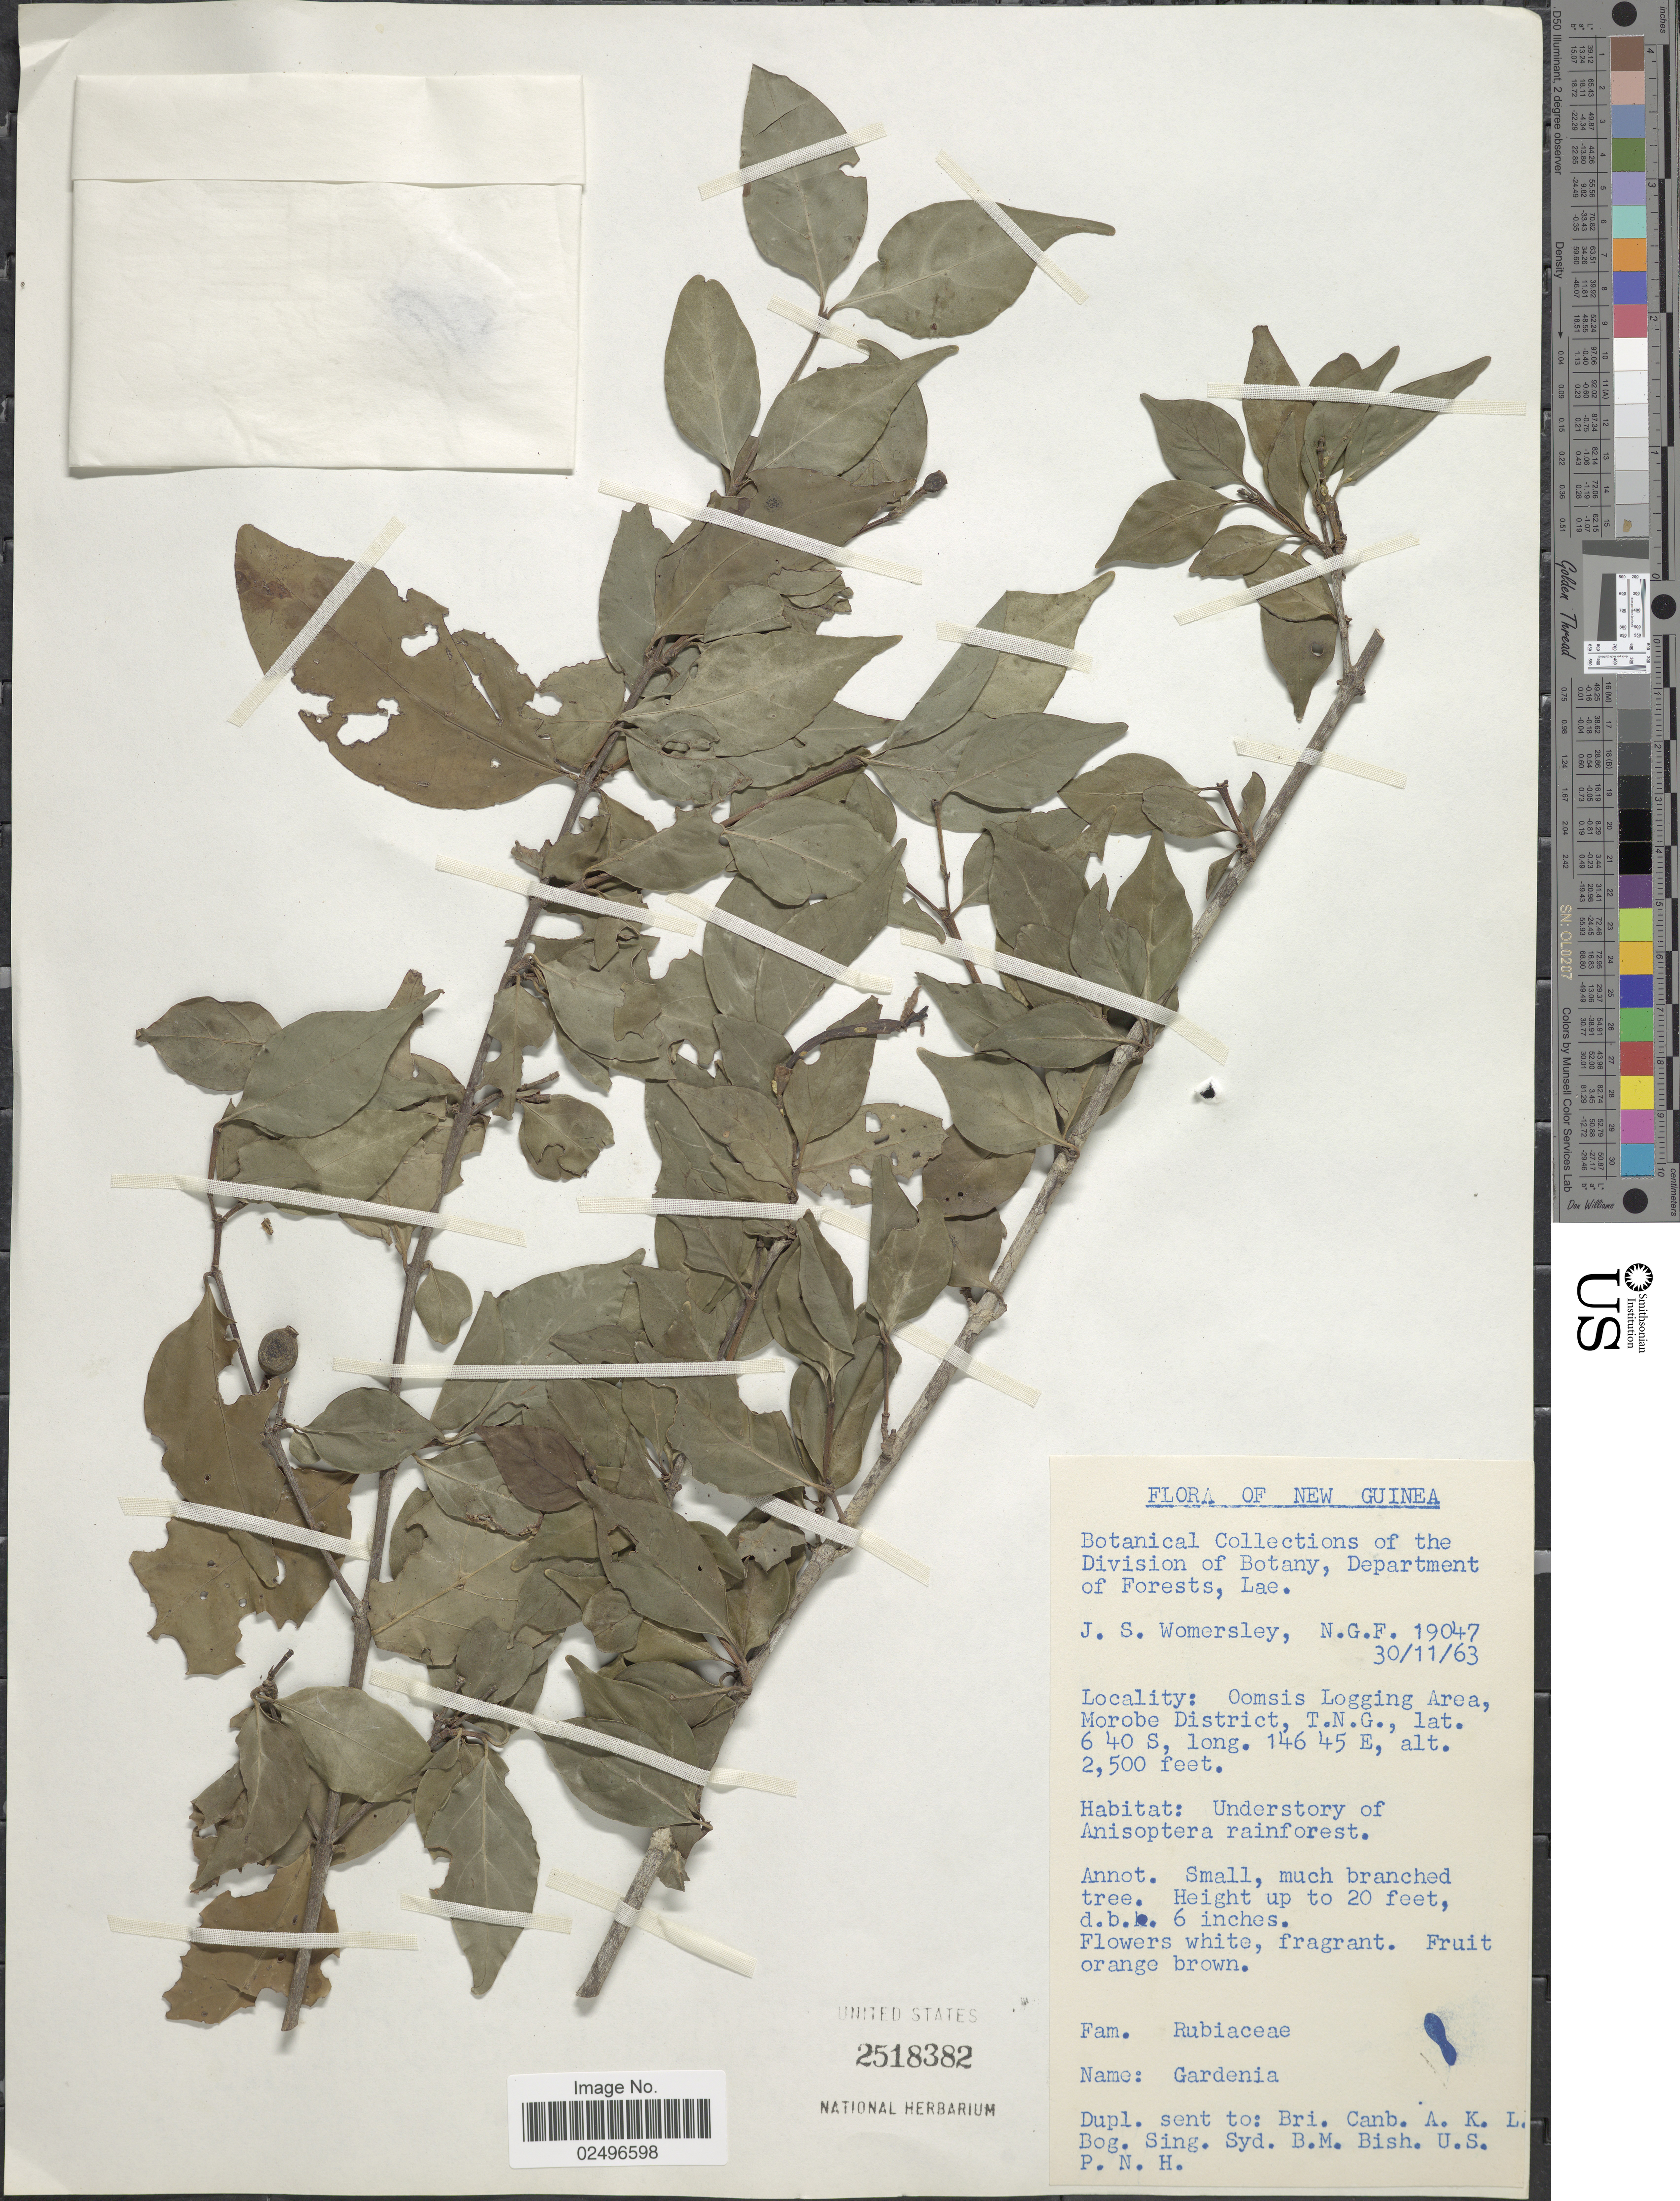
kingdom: Plantae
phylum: Tracheophyta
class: Magnoliopsida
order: Gentianales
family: Rubiaceae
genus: Gardenia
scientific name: Gardenia sp.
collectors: J. S. Womersley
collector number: N.G.F. 19047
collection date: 1963-11-30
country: Papua New Guinea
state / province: Morobe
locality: New Guinea. Oomsis Logging Area, T.N.G.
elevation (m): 762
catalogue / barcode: US 2518382